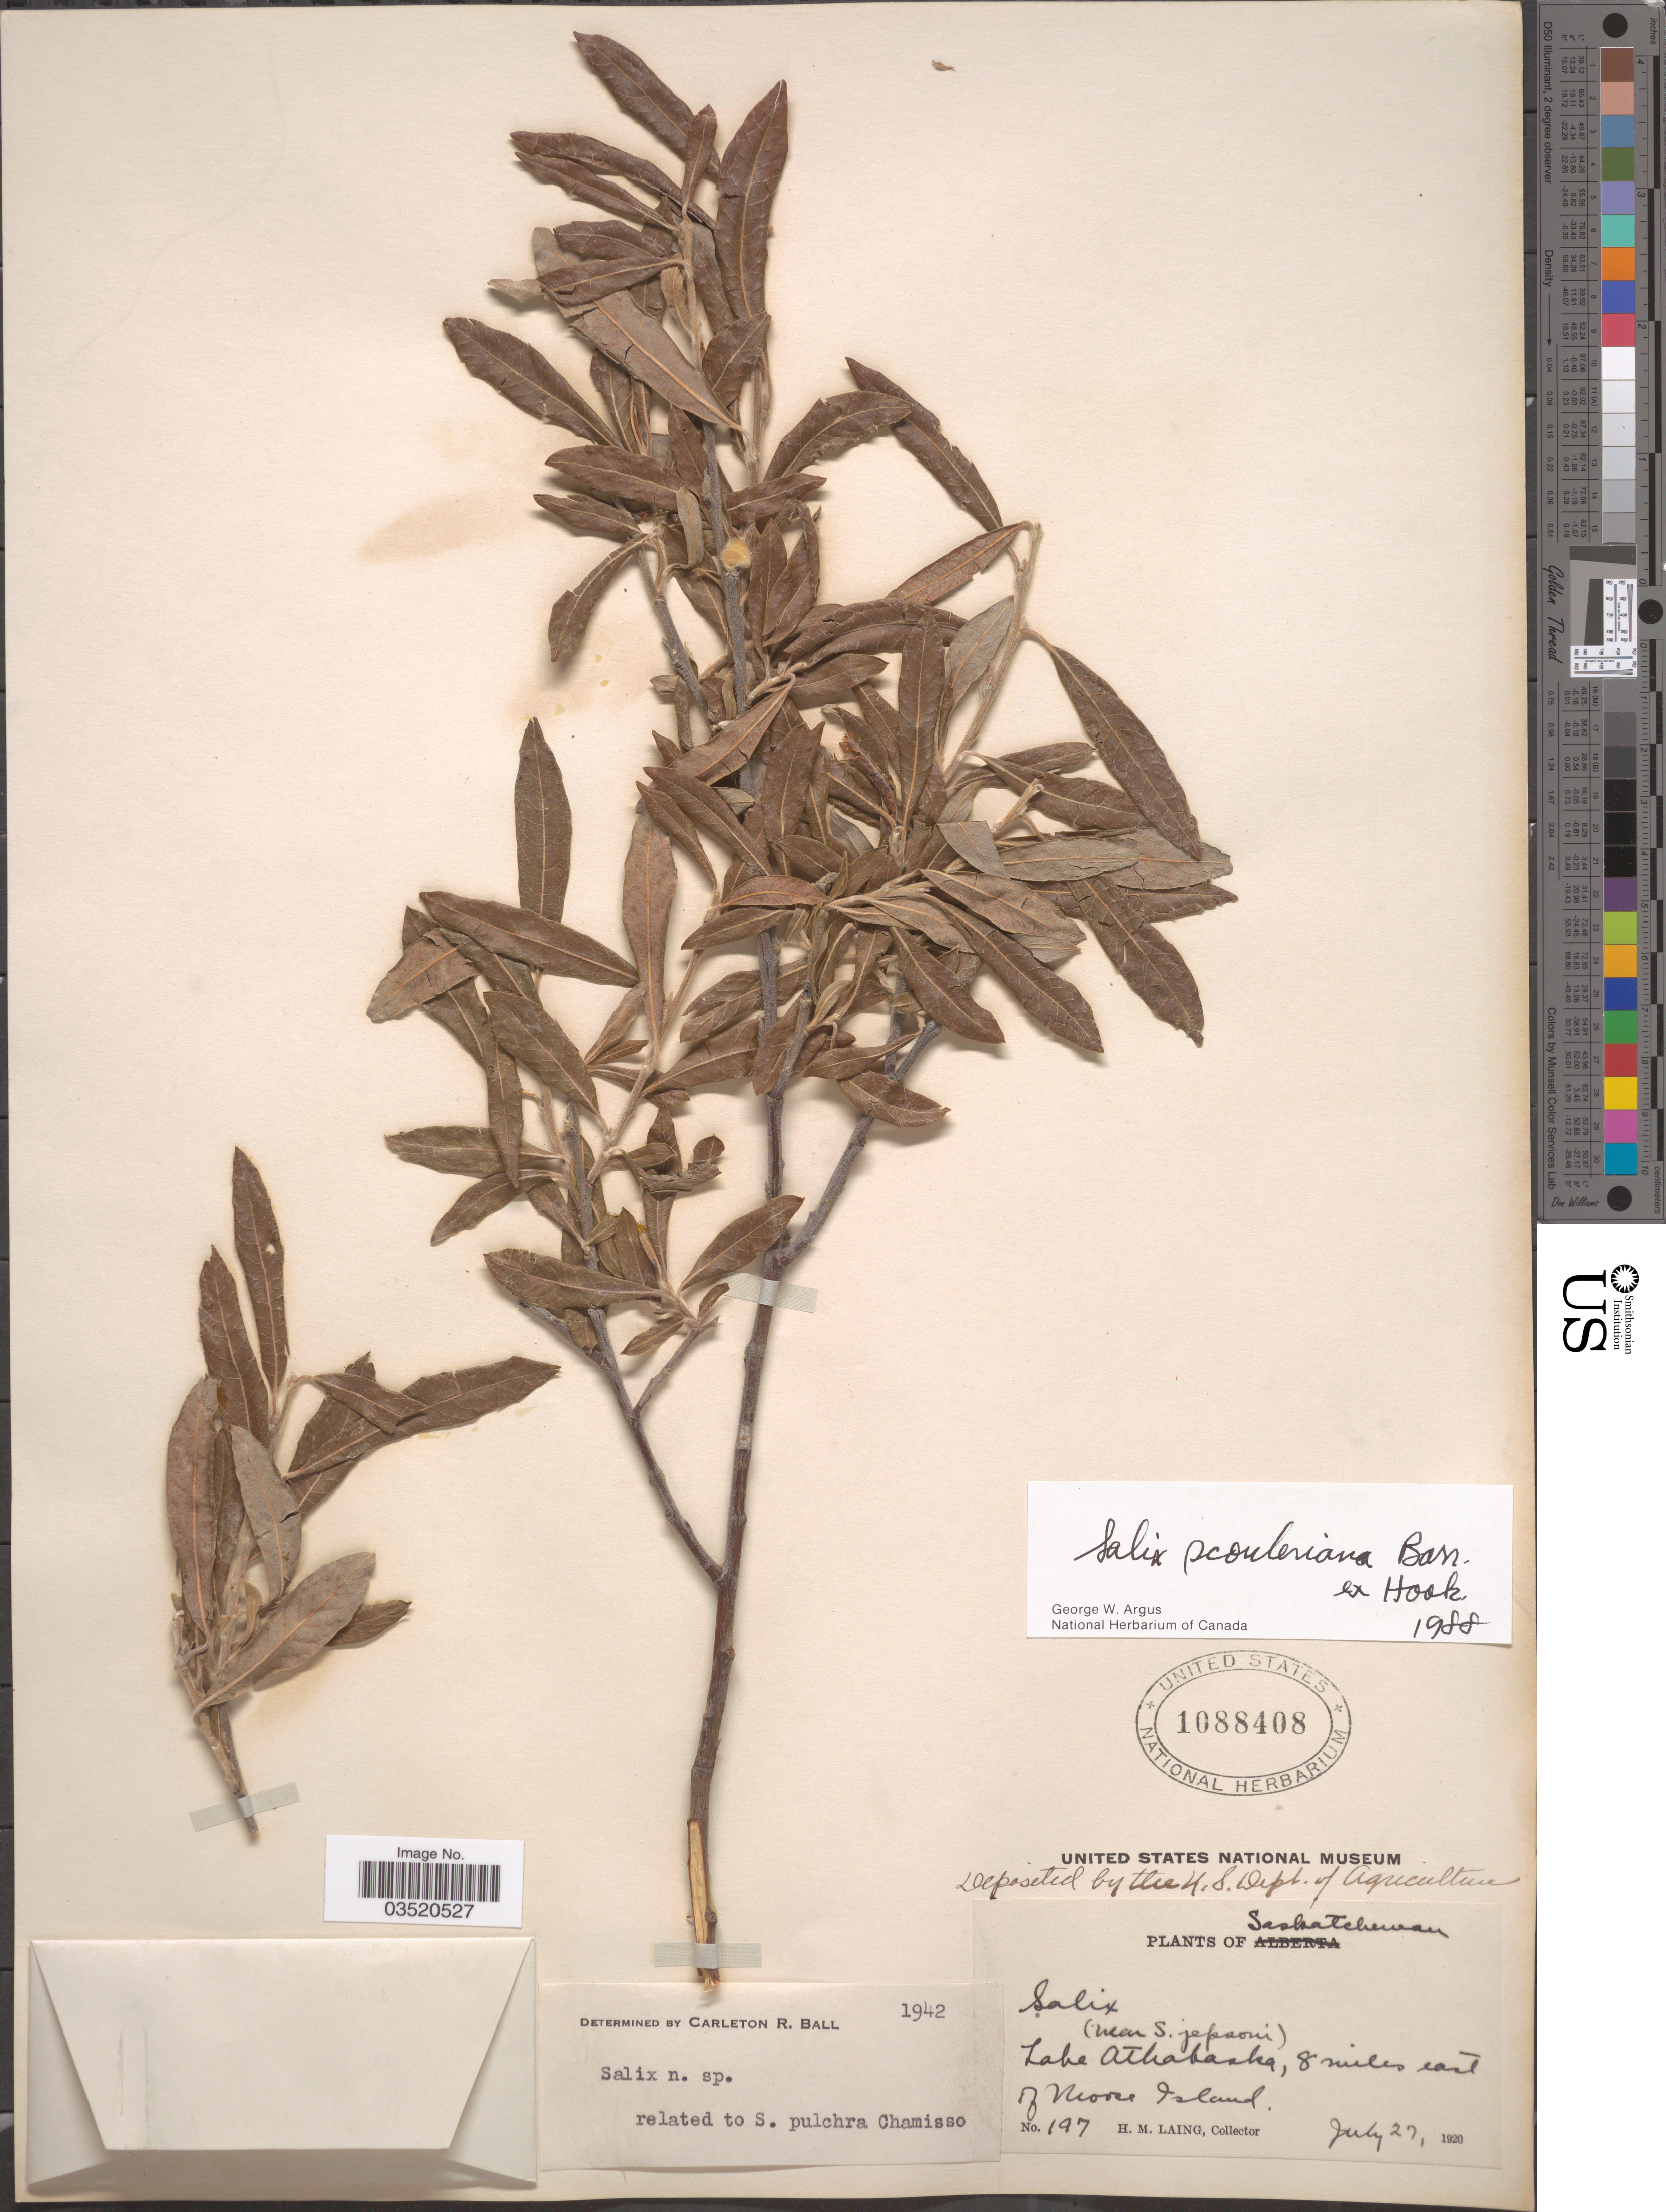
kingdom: Plantae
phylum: Tracheophyta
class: Magnoliopsida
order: Malpighiales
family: Salicaceae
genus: Salix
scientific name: Salix scouleriana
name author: Barratt ex Hook.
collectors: H. Laing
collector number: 197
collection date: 1920-07-27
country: Canada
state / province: Saskatchewan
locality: Lake Athabaska, 8 miles east of Moore Island.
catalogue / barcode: US 1088408